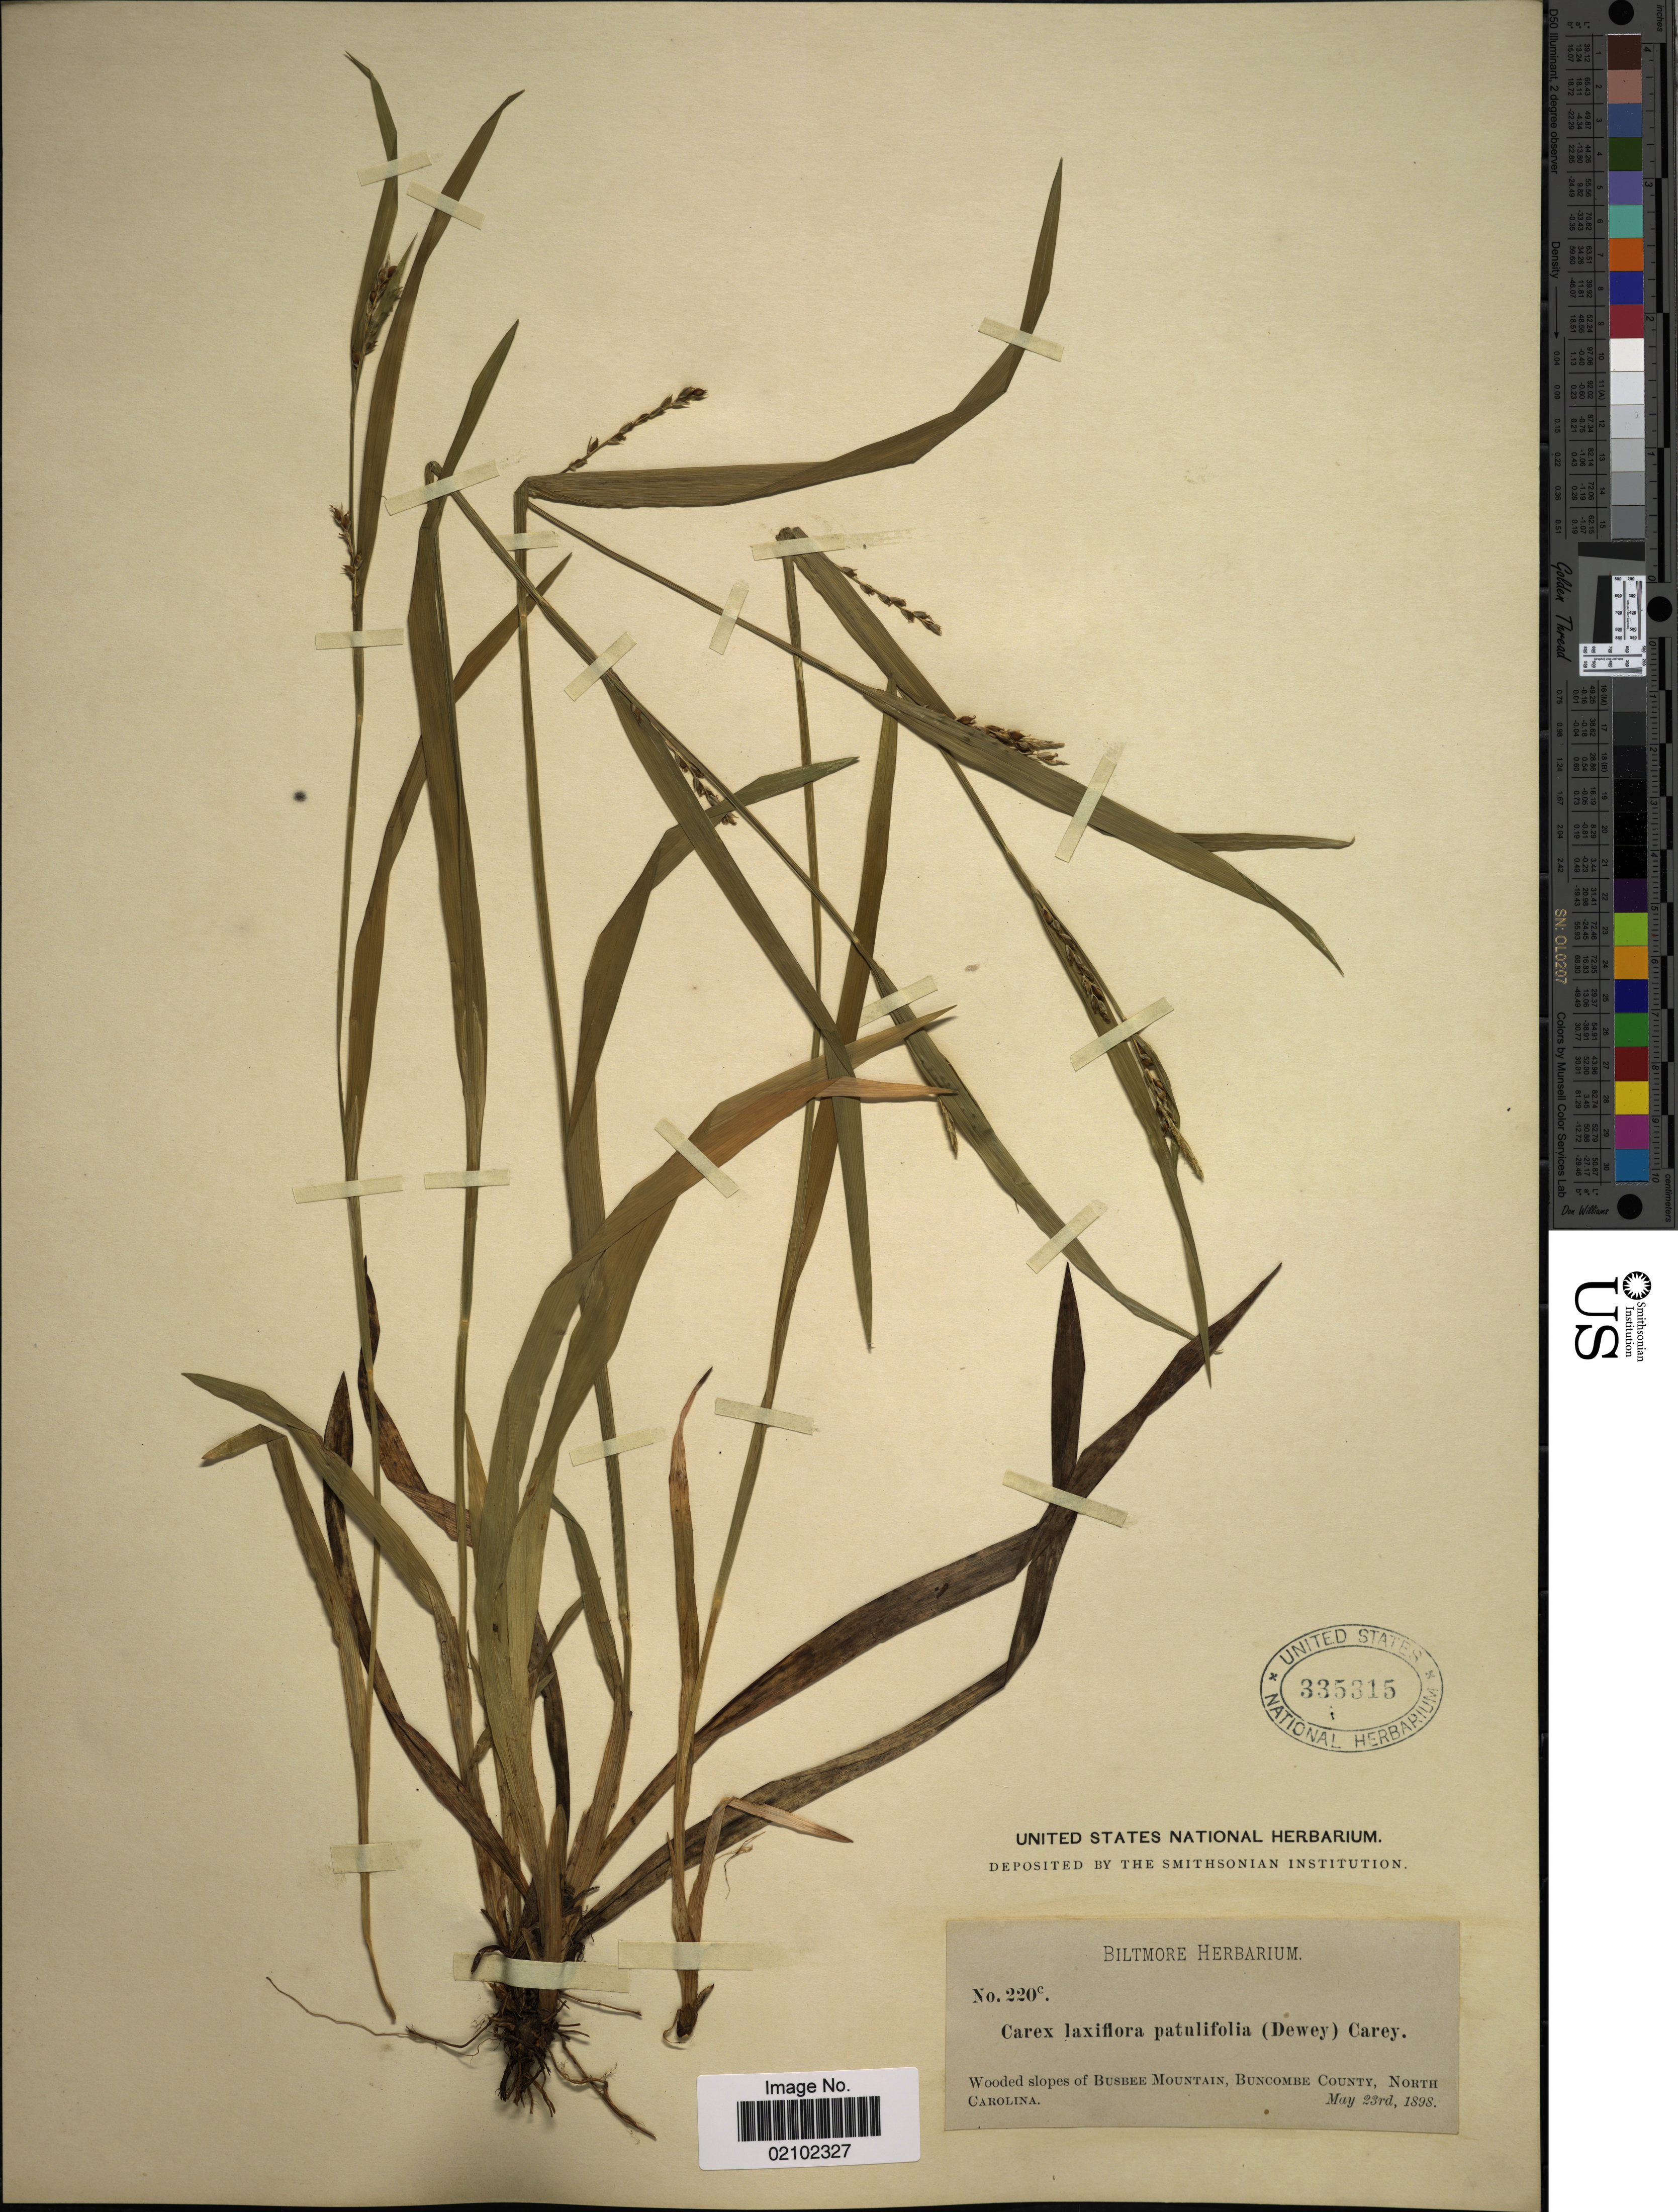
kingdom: Plantae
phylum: Tracheophyta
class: Liliopsida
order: Poales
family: Cyperaceae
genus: Carex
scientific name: Carex laxiflora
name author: Lam.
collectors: ex herb. Biltmore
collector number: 220c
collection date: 1898-05-23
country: United States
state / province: North Carolina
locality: Slopes of Busbee Mountain, Buncombe County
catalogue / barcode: US 335315